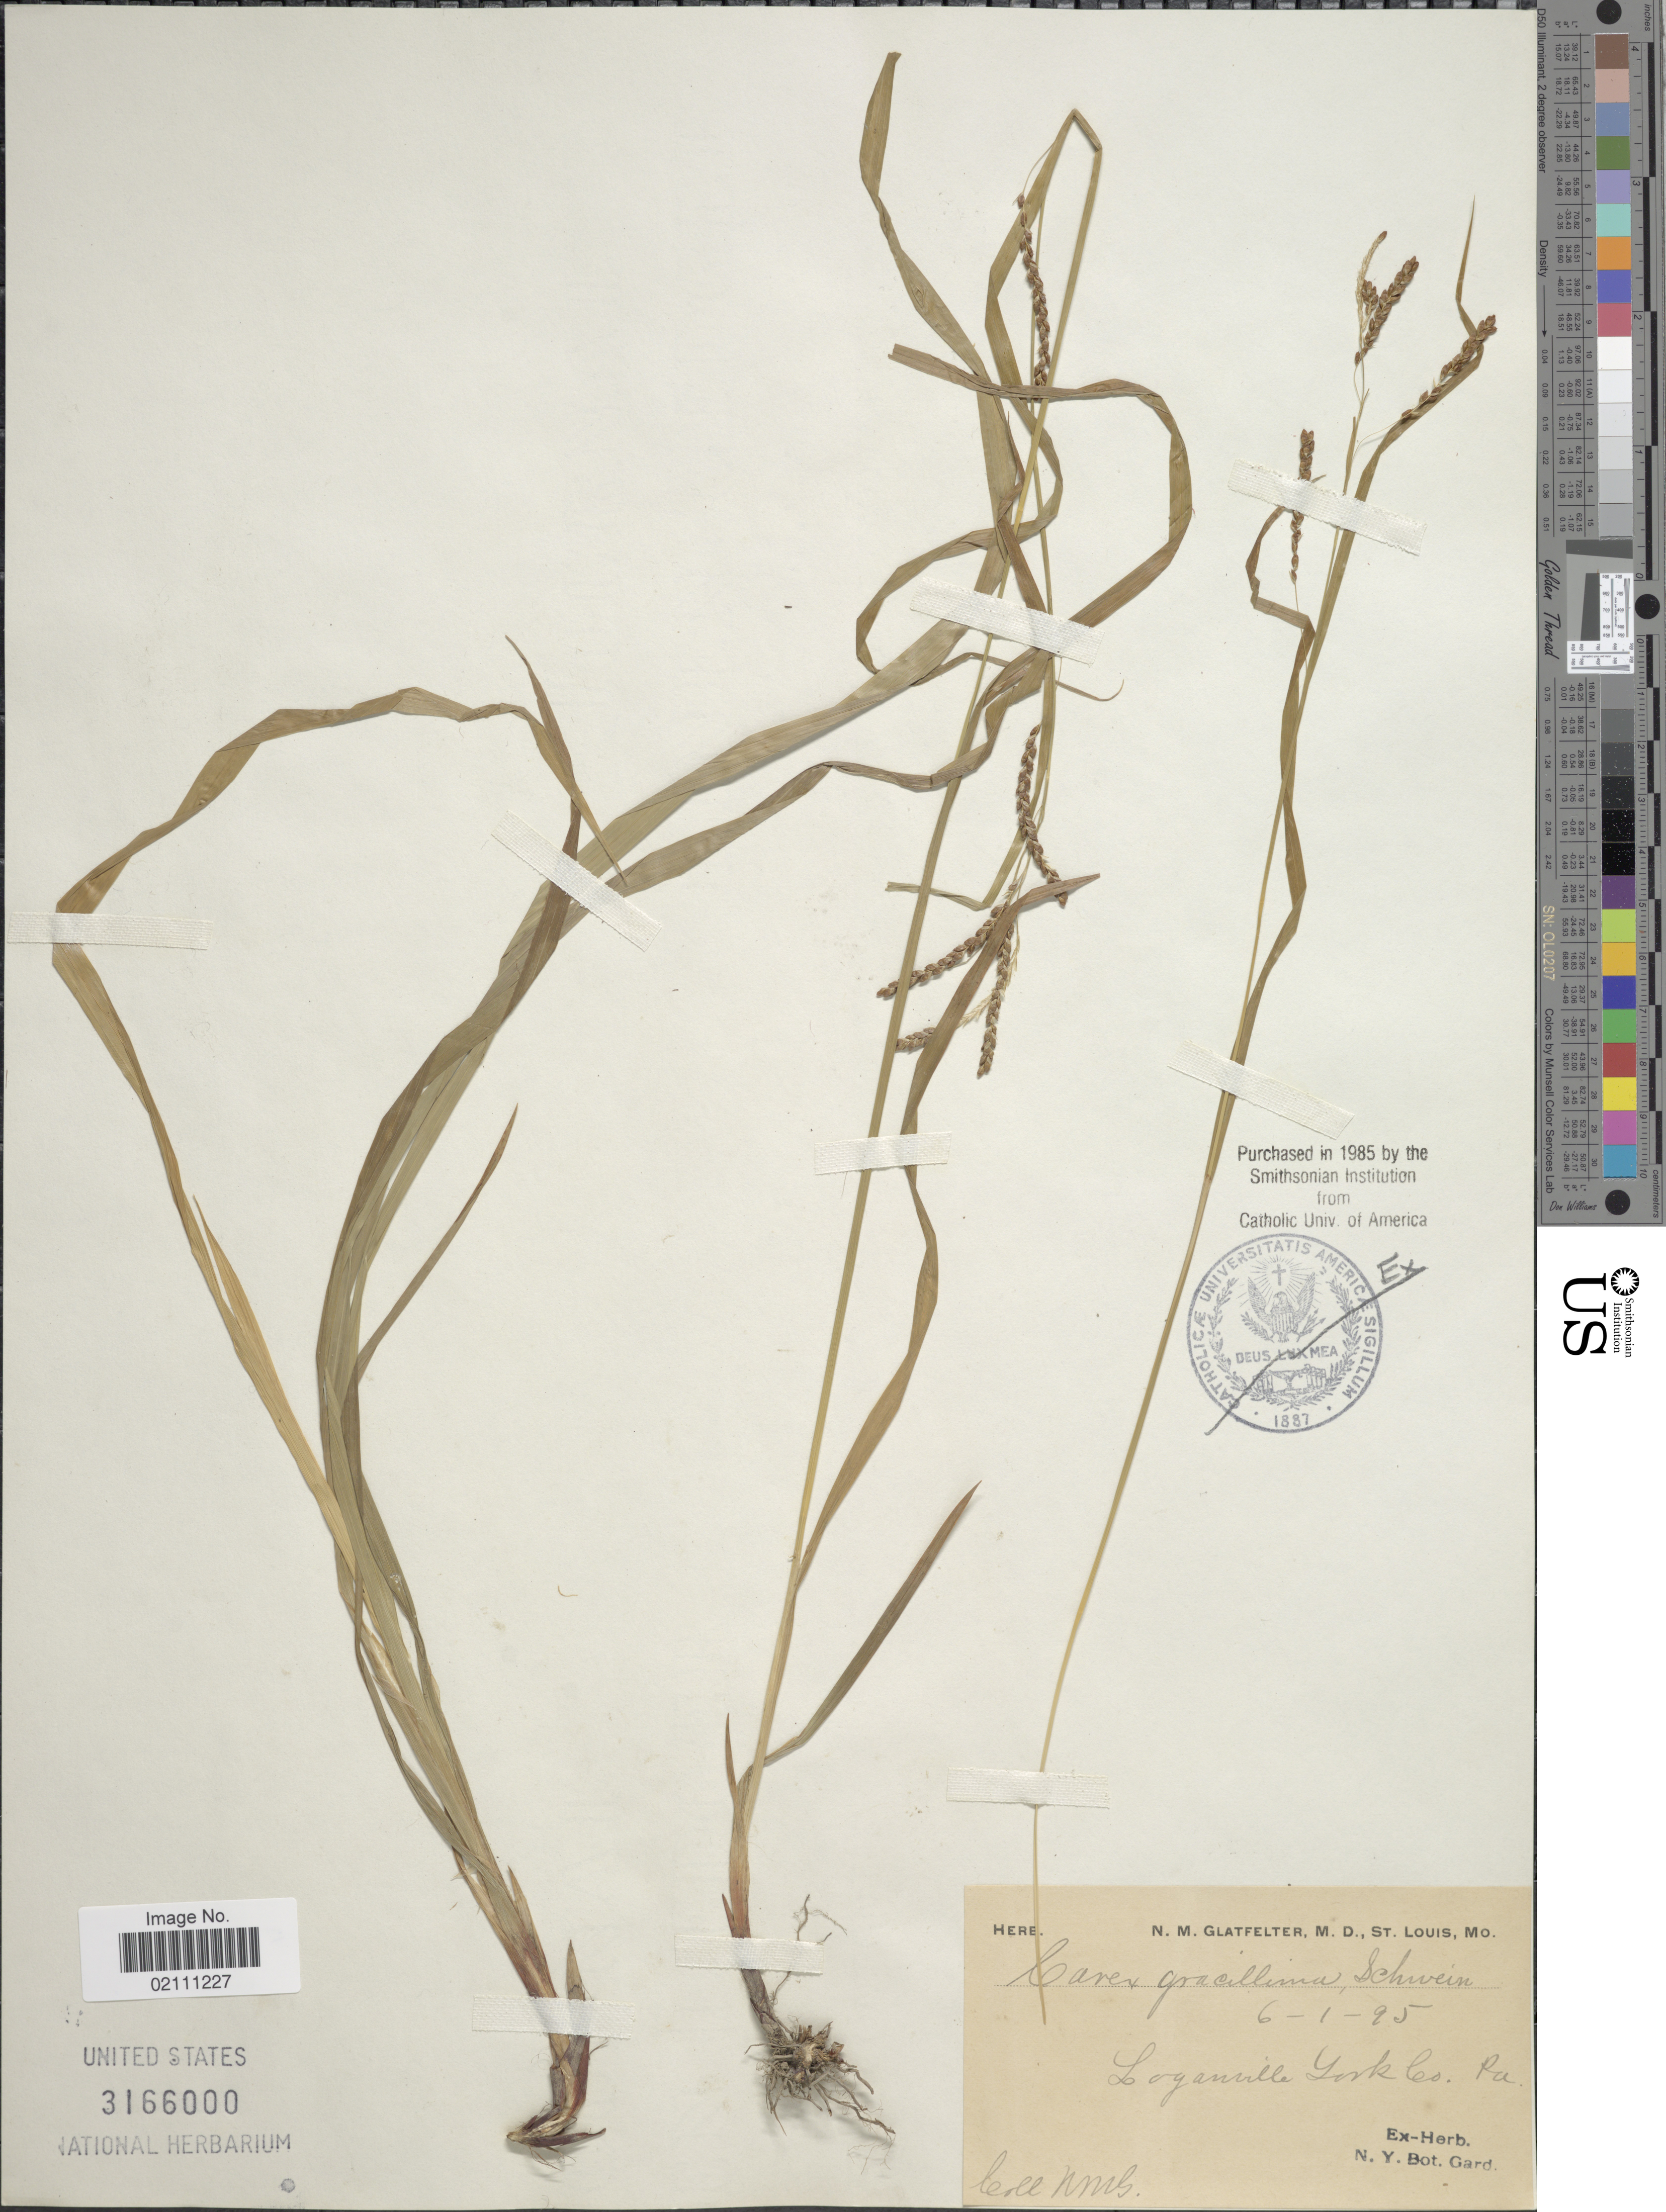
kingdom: Plantae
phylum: Tracheophyta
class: Liliopsida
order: Poales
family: Cyperaceae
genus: Carex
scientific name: Carex gracillima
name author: Schwein.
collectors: N. M. Glatfelter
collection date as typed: Transcribed d/m/y: 1/6/95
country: United States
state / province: Pennsylvania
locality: Loganville York Co., Pa.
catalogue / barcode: US 3166000